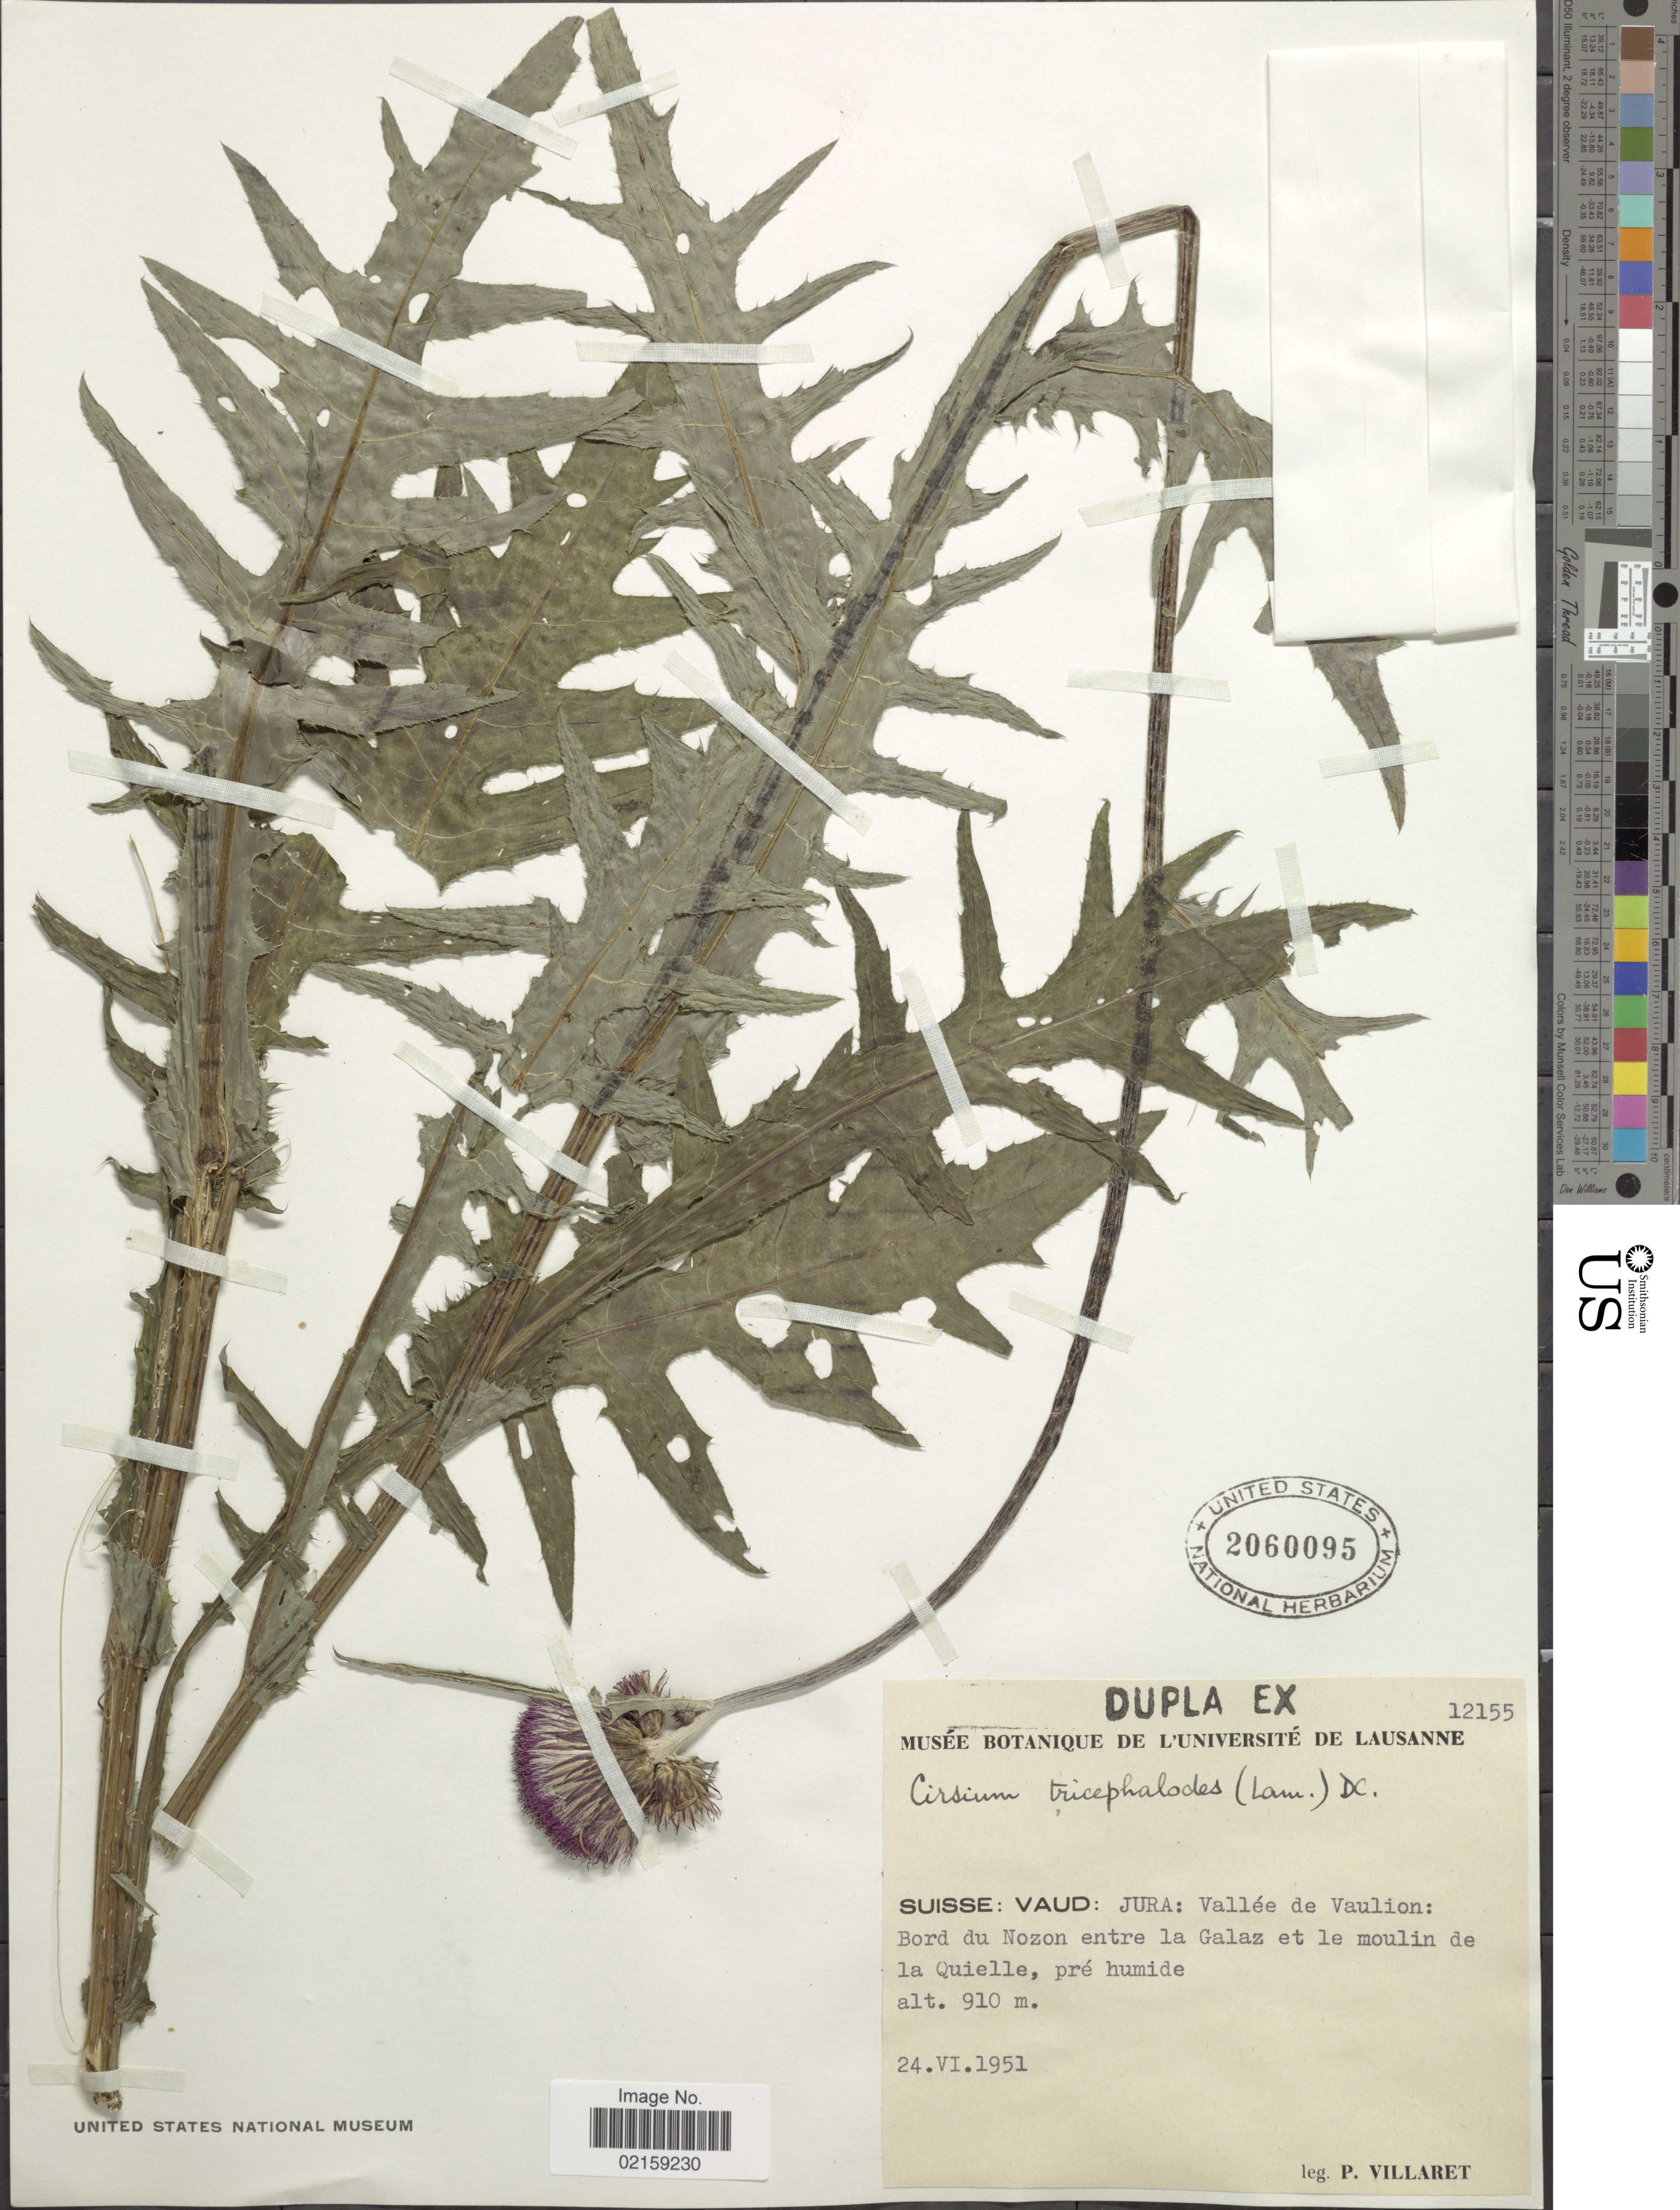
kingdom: Plantae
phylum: Tracheophyta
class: Magnoliopsida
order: Asterales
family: Asteraceae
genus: Cirsium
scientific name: Cirsium rivulare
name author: (Jacq.) All.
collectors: P. Villaret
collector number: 12155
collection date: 1951-06-24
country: Switzerland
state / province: Vaud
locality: Suisse: Vaud: Jura: Vallee de Vailion: Bord du Nozon entre la Galaz et le moulin de la Quielle, pre humide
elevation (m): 910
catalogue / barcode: US 2060095